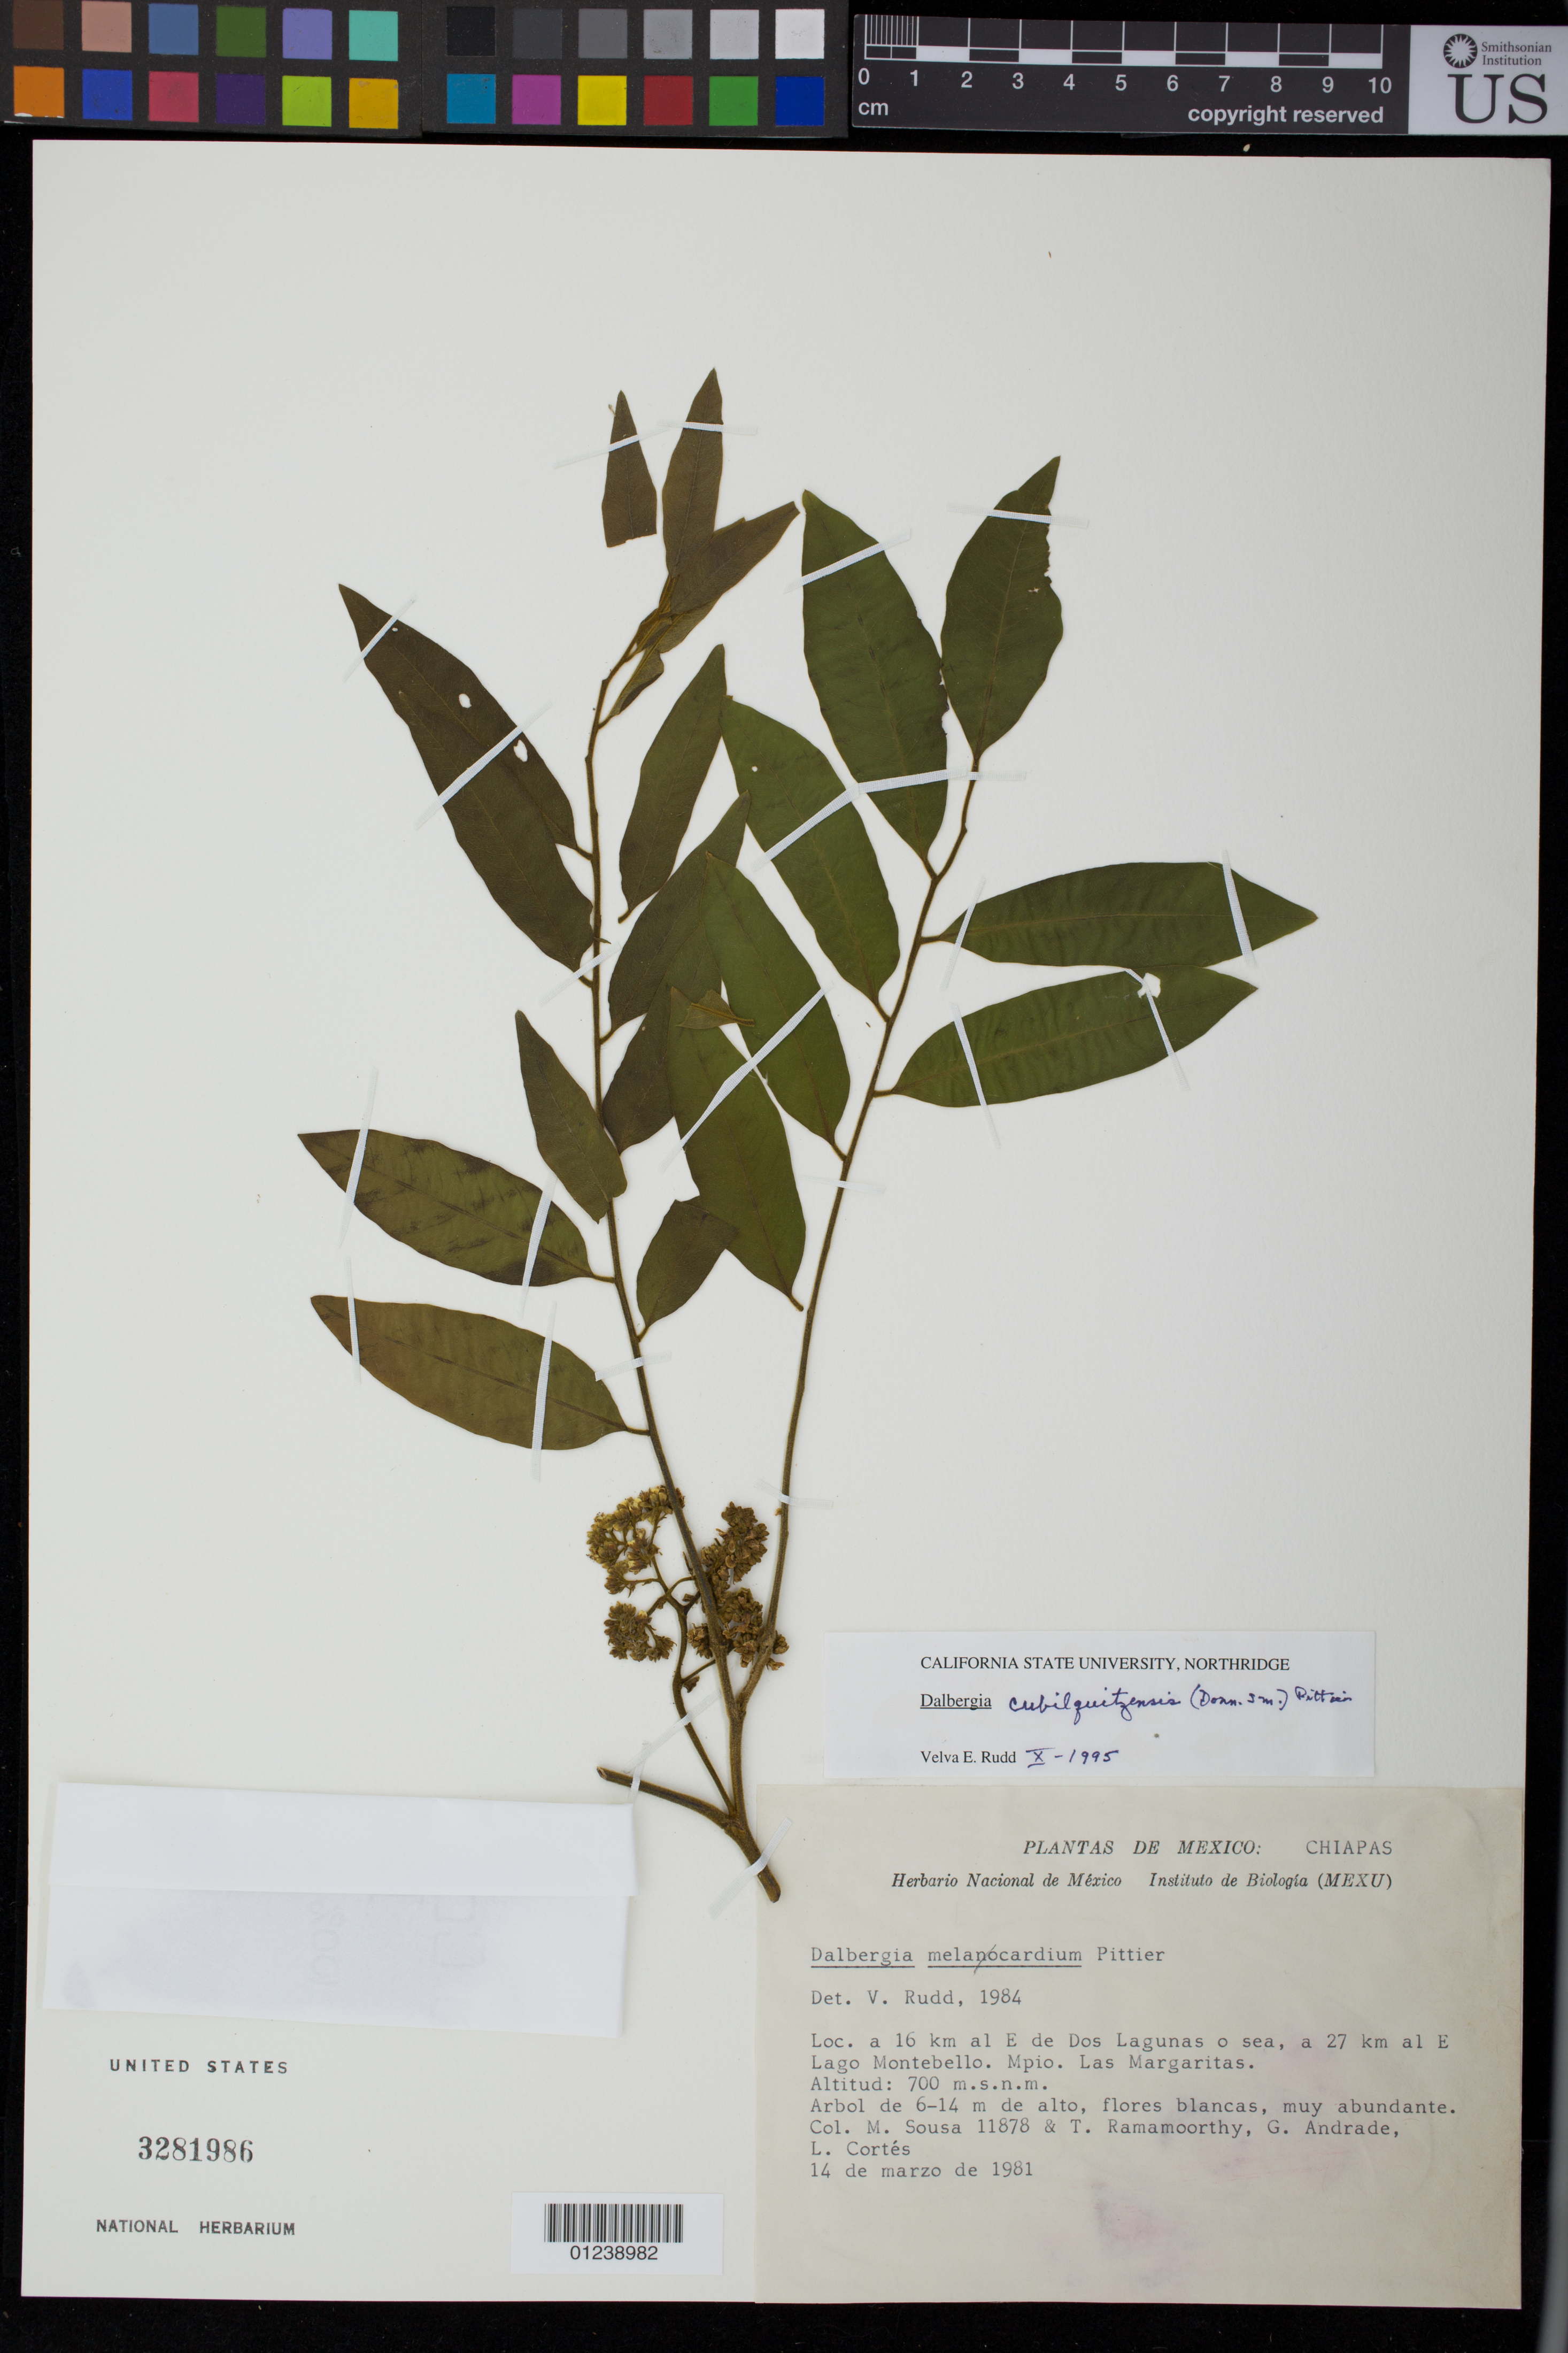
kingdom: Plantae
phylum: Tracheophyta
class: Magnoliopsida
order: Fabales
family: Fabaceae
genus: Dalbergia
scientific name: Dalbergia cubilquitzensis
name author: (Donn. Sm.) Pittier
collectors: M. Sousa, T. P. Ramamoorthy, G. Andrade & L. Cortes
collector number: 11878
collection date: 1981-03-14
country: Mexico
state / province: Chiapas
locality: Loc. a 16 km al E de Dos Lagunas o sea, a 27 km al E Lago Montebello. Mpio. Las Margaritas.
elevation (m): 700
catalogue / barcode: US 3281986